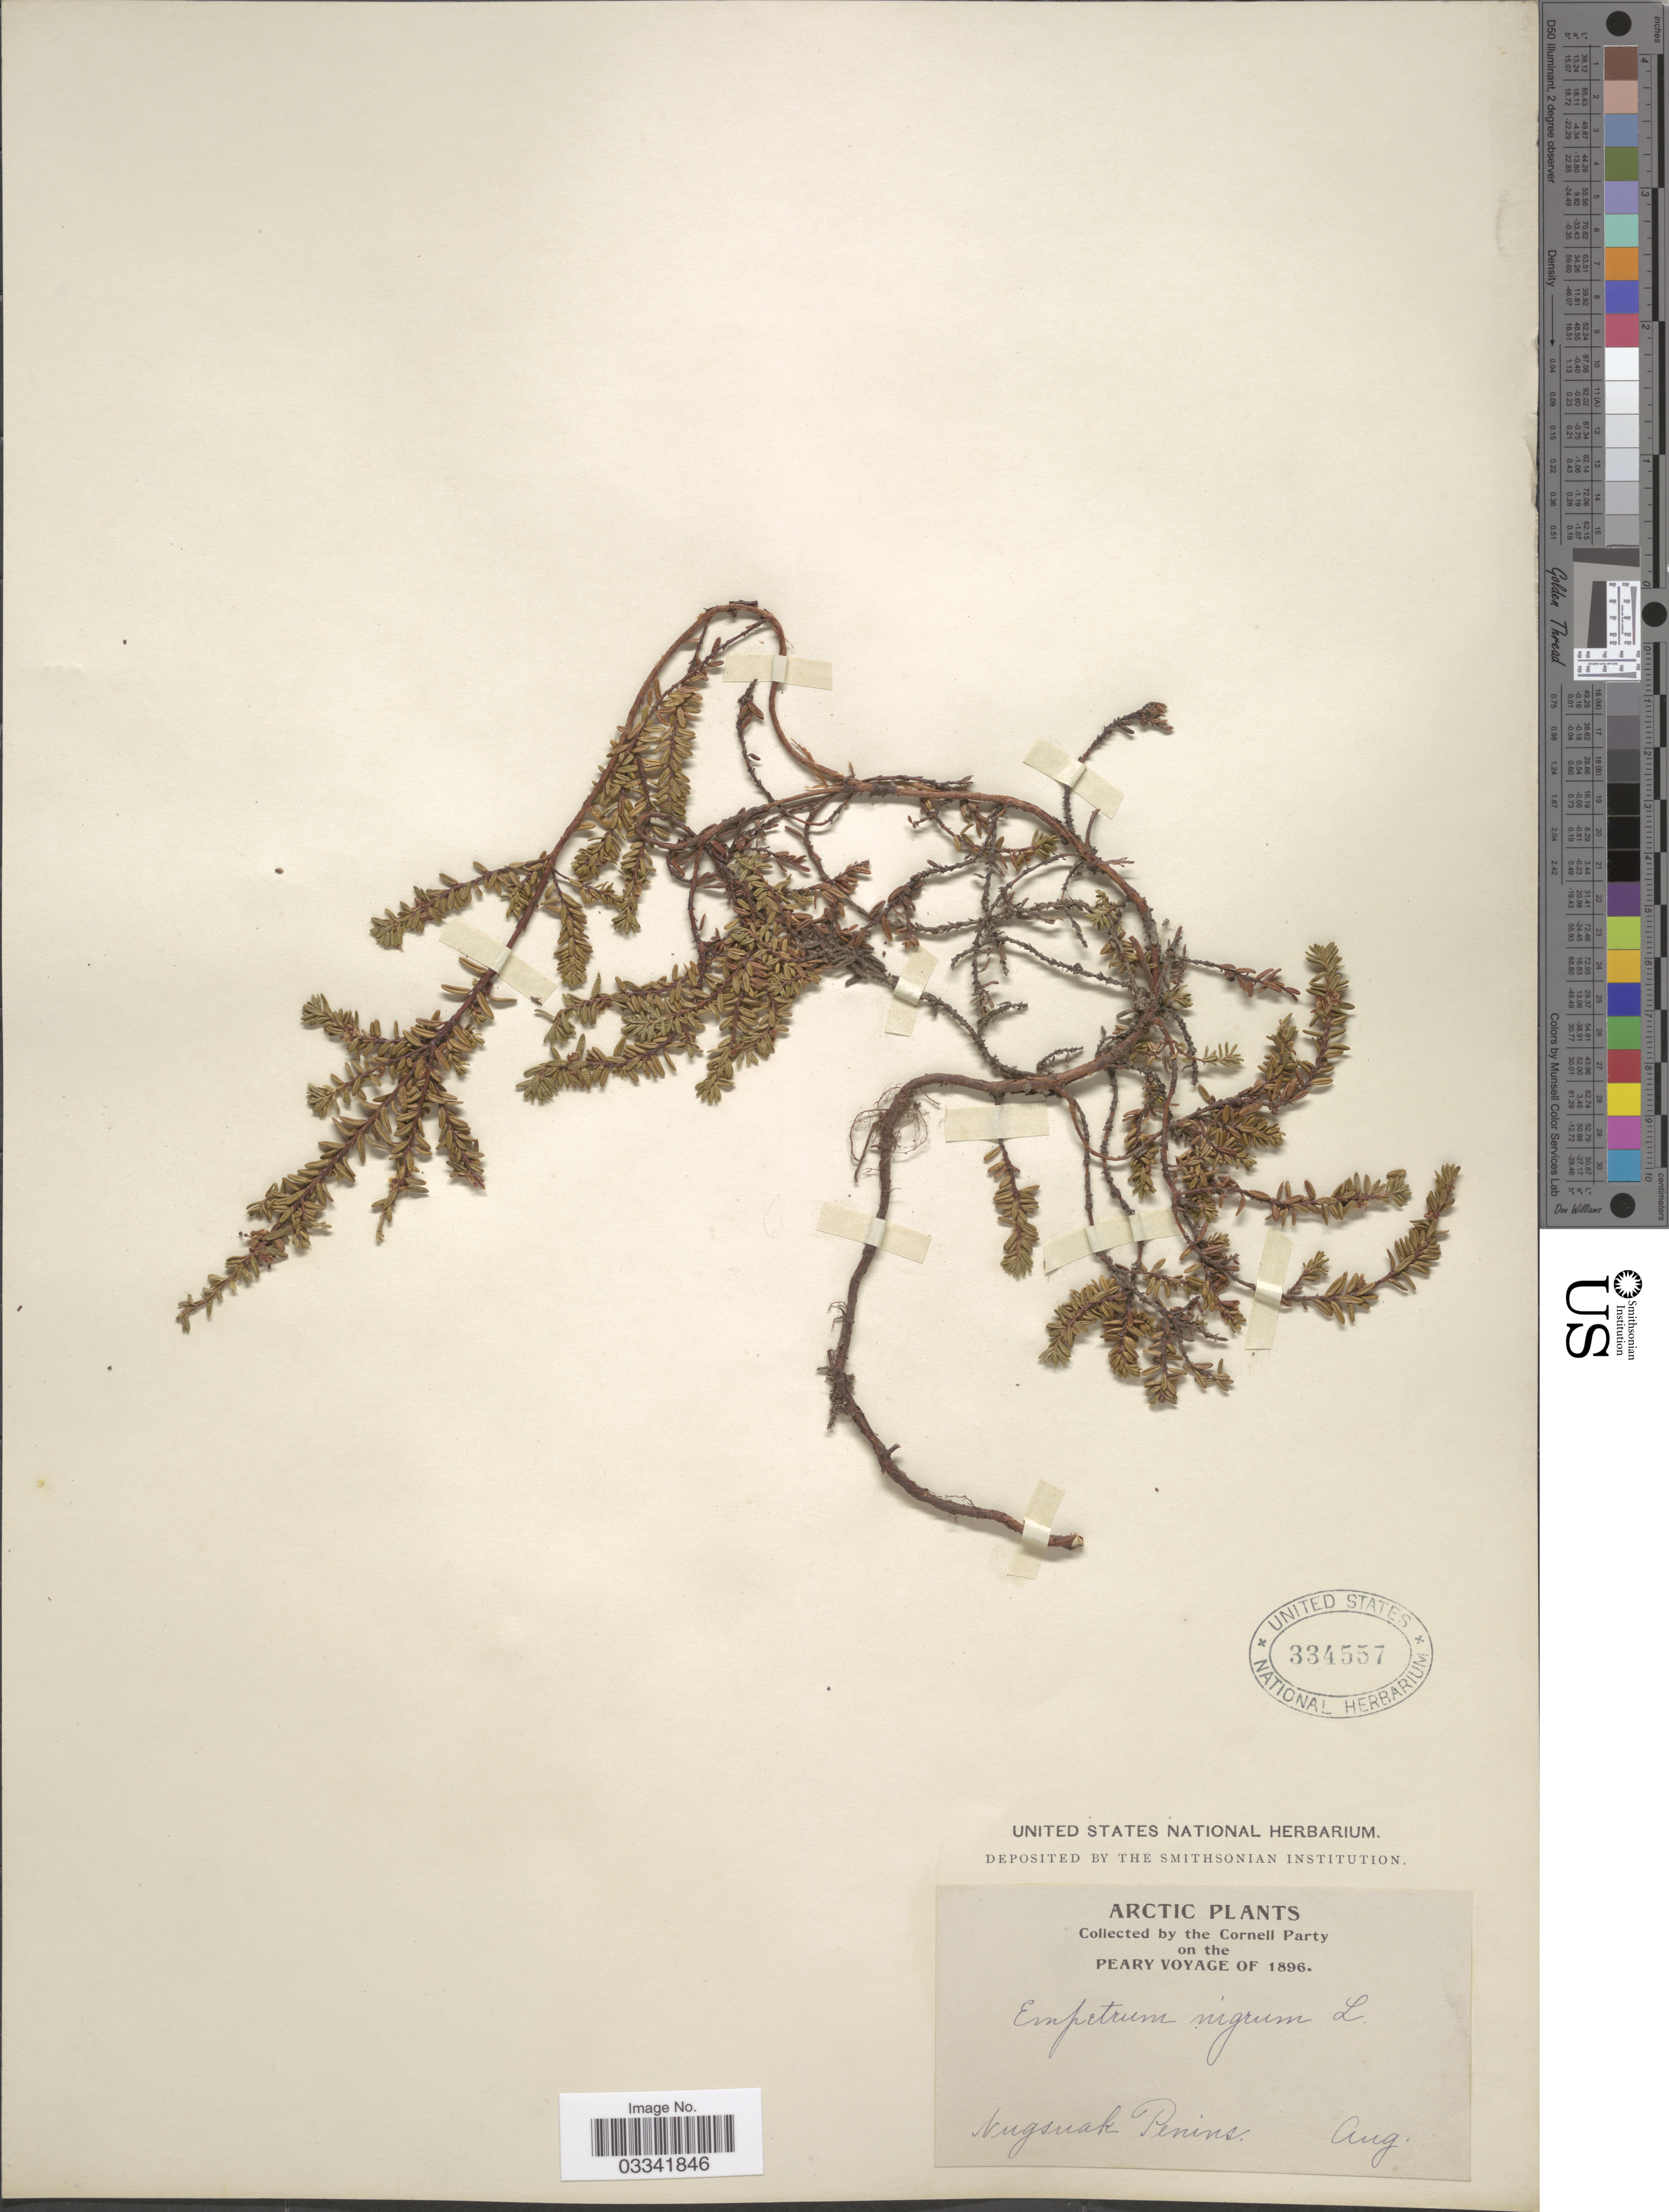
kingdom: Plantae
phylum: Tracheophyta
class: Magnoliopsida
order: Ericales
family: Ericaceae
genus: Empetrum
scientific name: Empetrum nigrum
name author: L.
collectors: Cornell Party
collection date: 1896-08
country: Greenland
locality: Arctic, Nugsuak Penins.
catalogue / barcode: US 334557